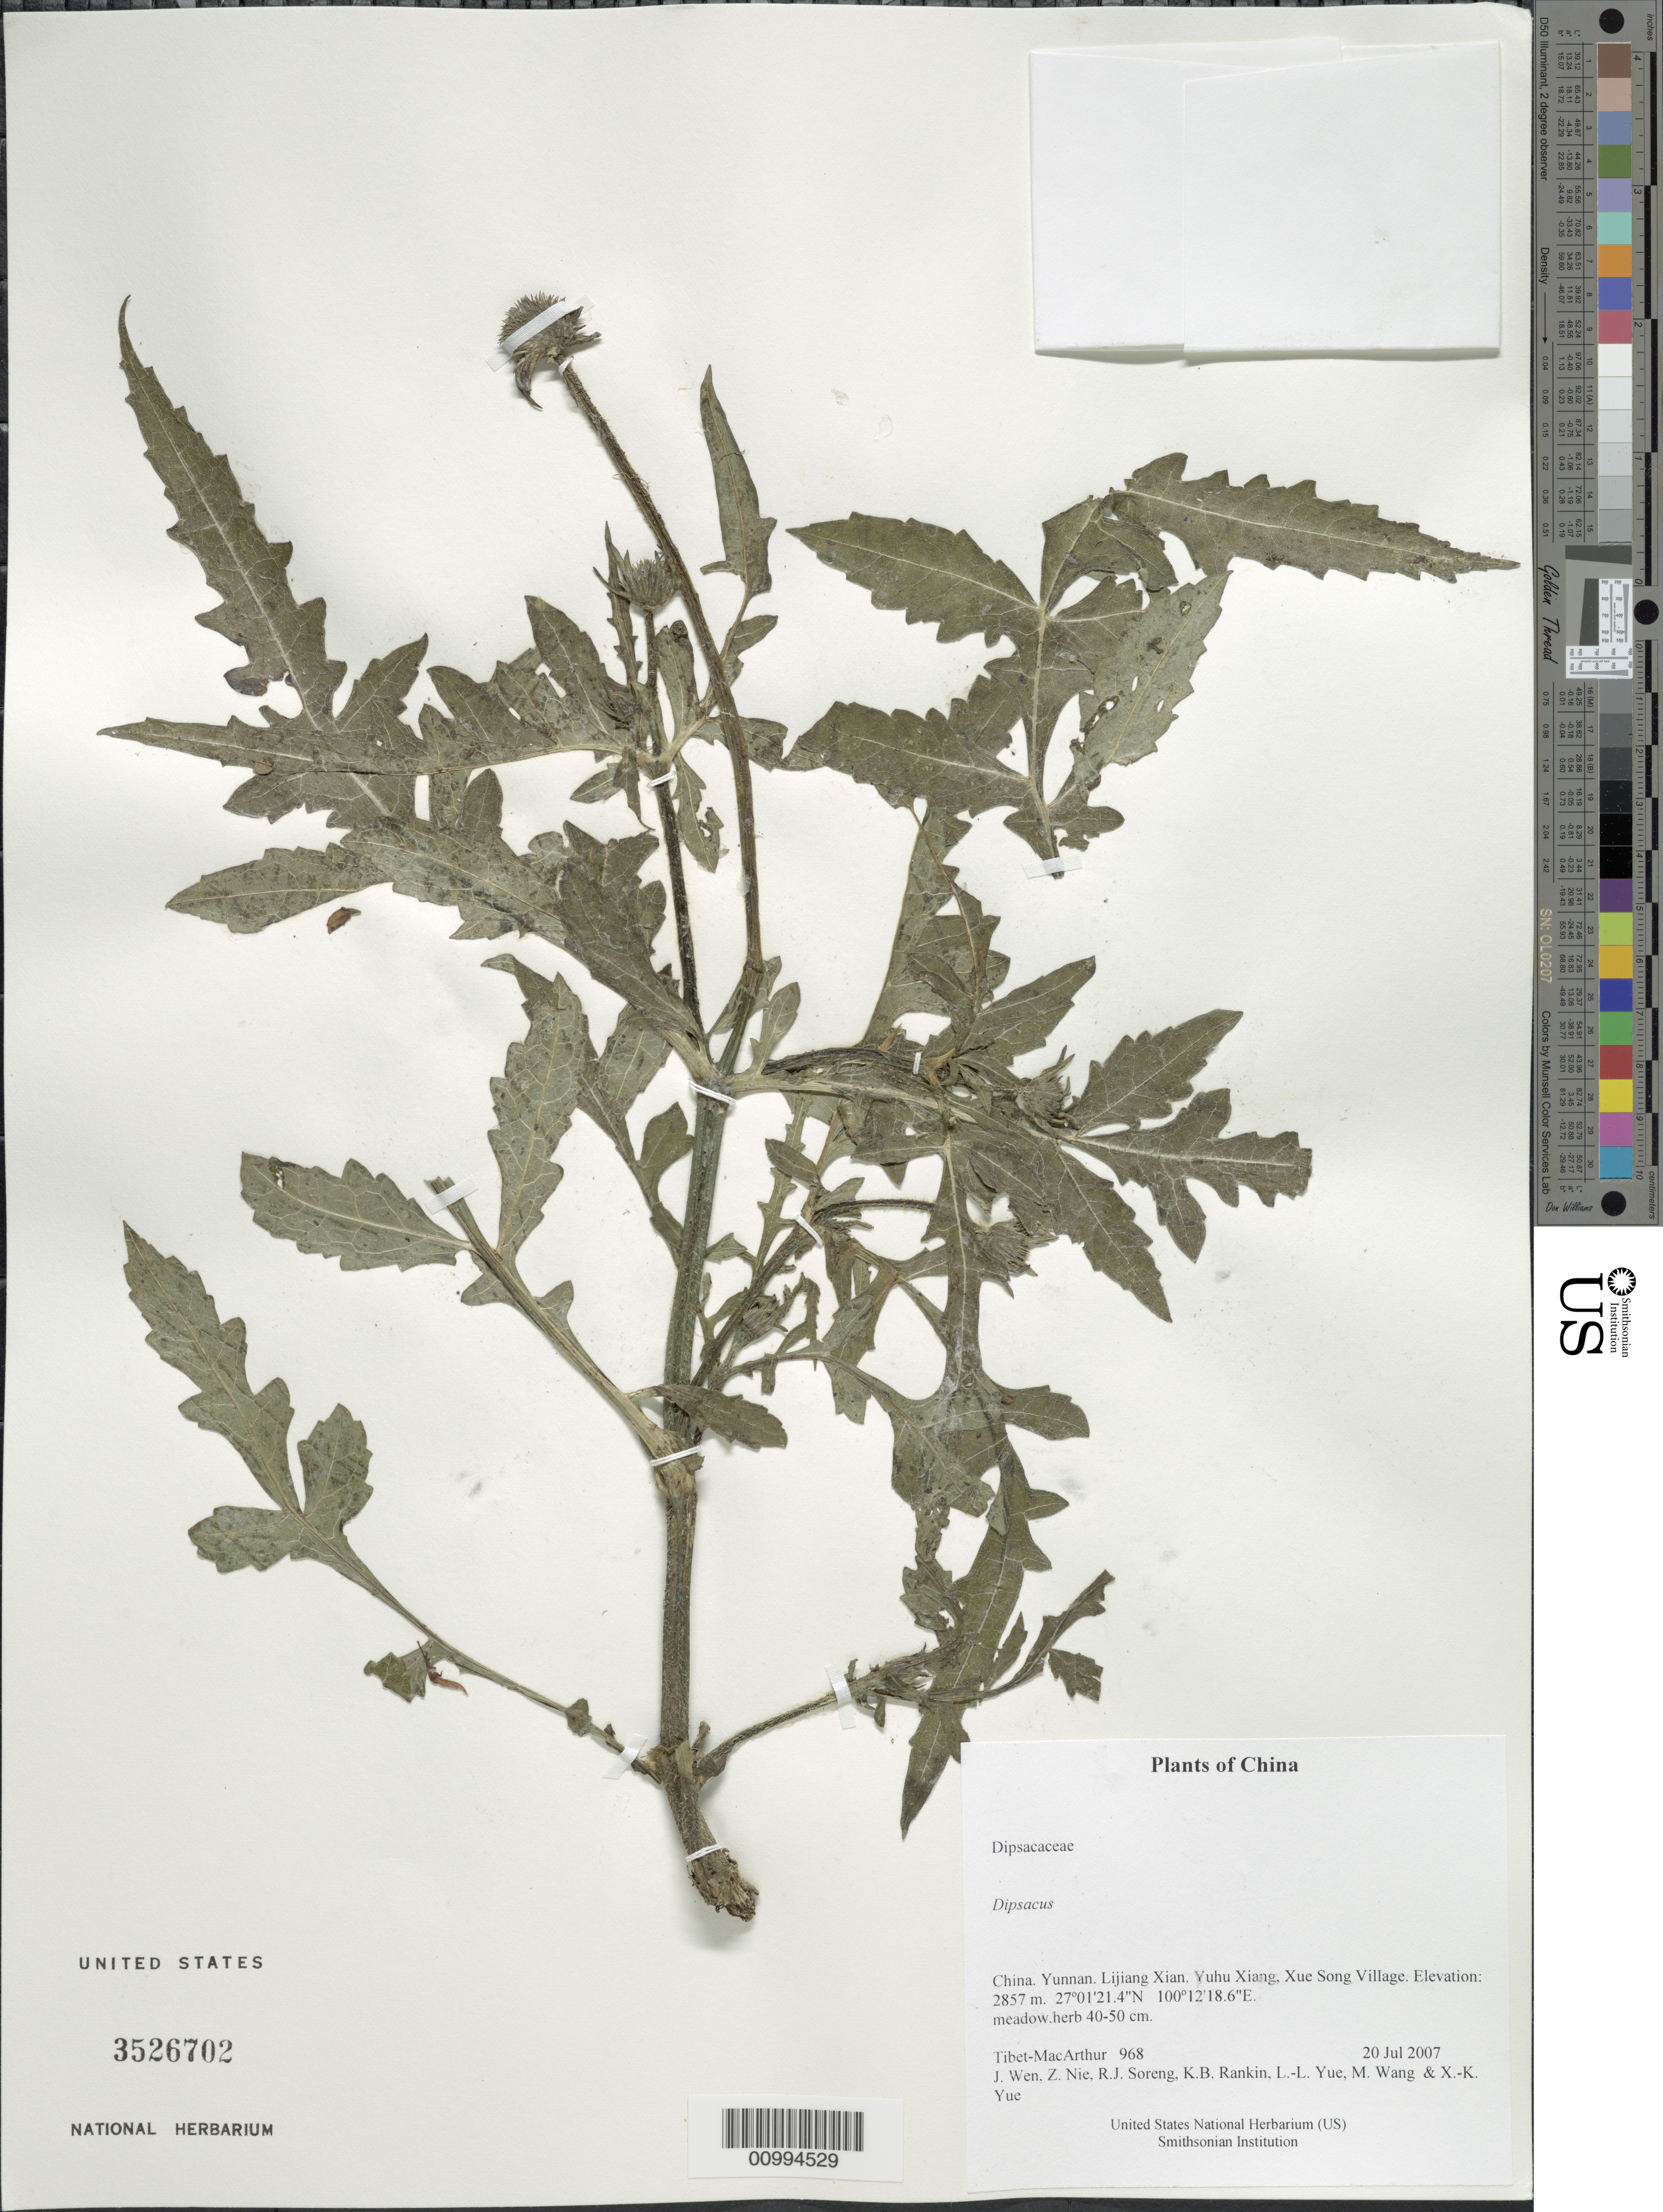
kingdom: Plantae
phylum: Tracheophyta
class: Magnoliopsida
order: Dipsacales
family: Caprifoliaceae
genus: Dipsacus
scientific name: Dipsacus sp.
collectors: Tibet-MacArthur, J. Wen, Z. Nie, R. J. Soreng, K. Rankin, L. Yue, M. Wang & X. Yue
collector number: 968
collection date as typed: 20 Jul 2007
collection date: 2007-07-20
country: China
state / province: Yunnan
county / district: Lijiang Xian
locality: Yuhu Xiang, Xue Song Village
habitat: meadow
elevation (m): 2857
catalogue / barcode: US 3526702